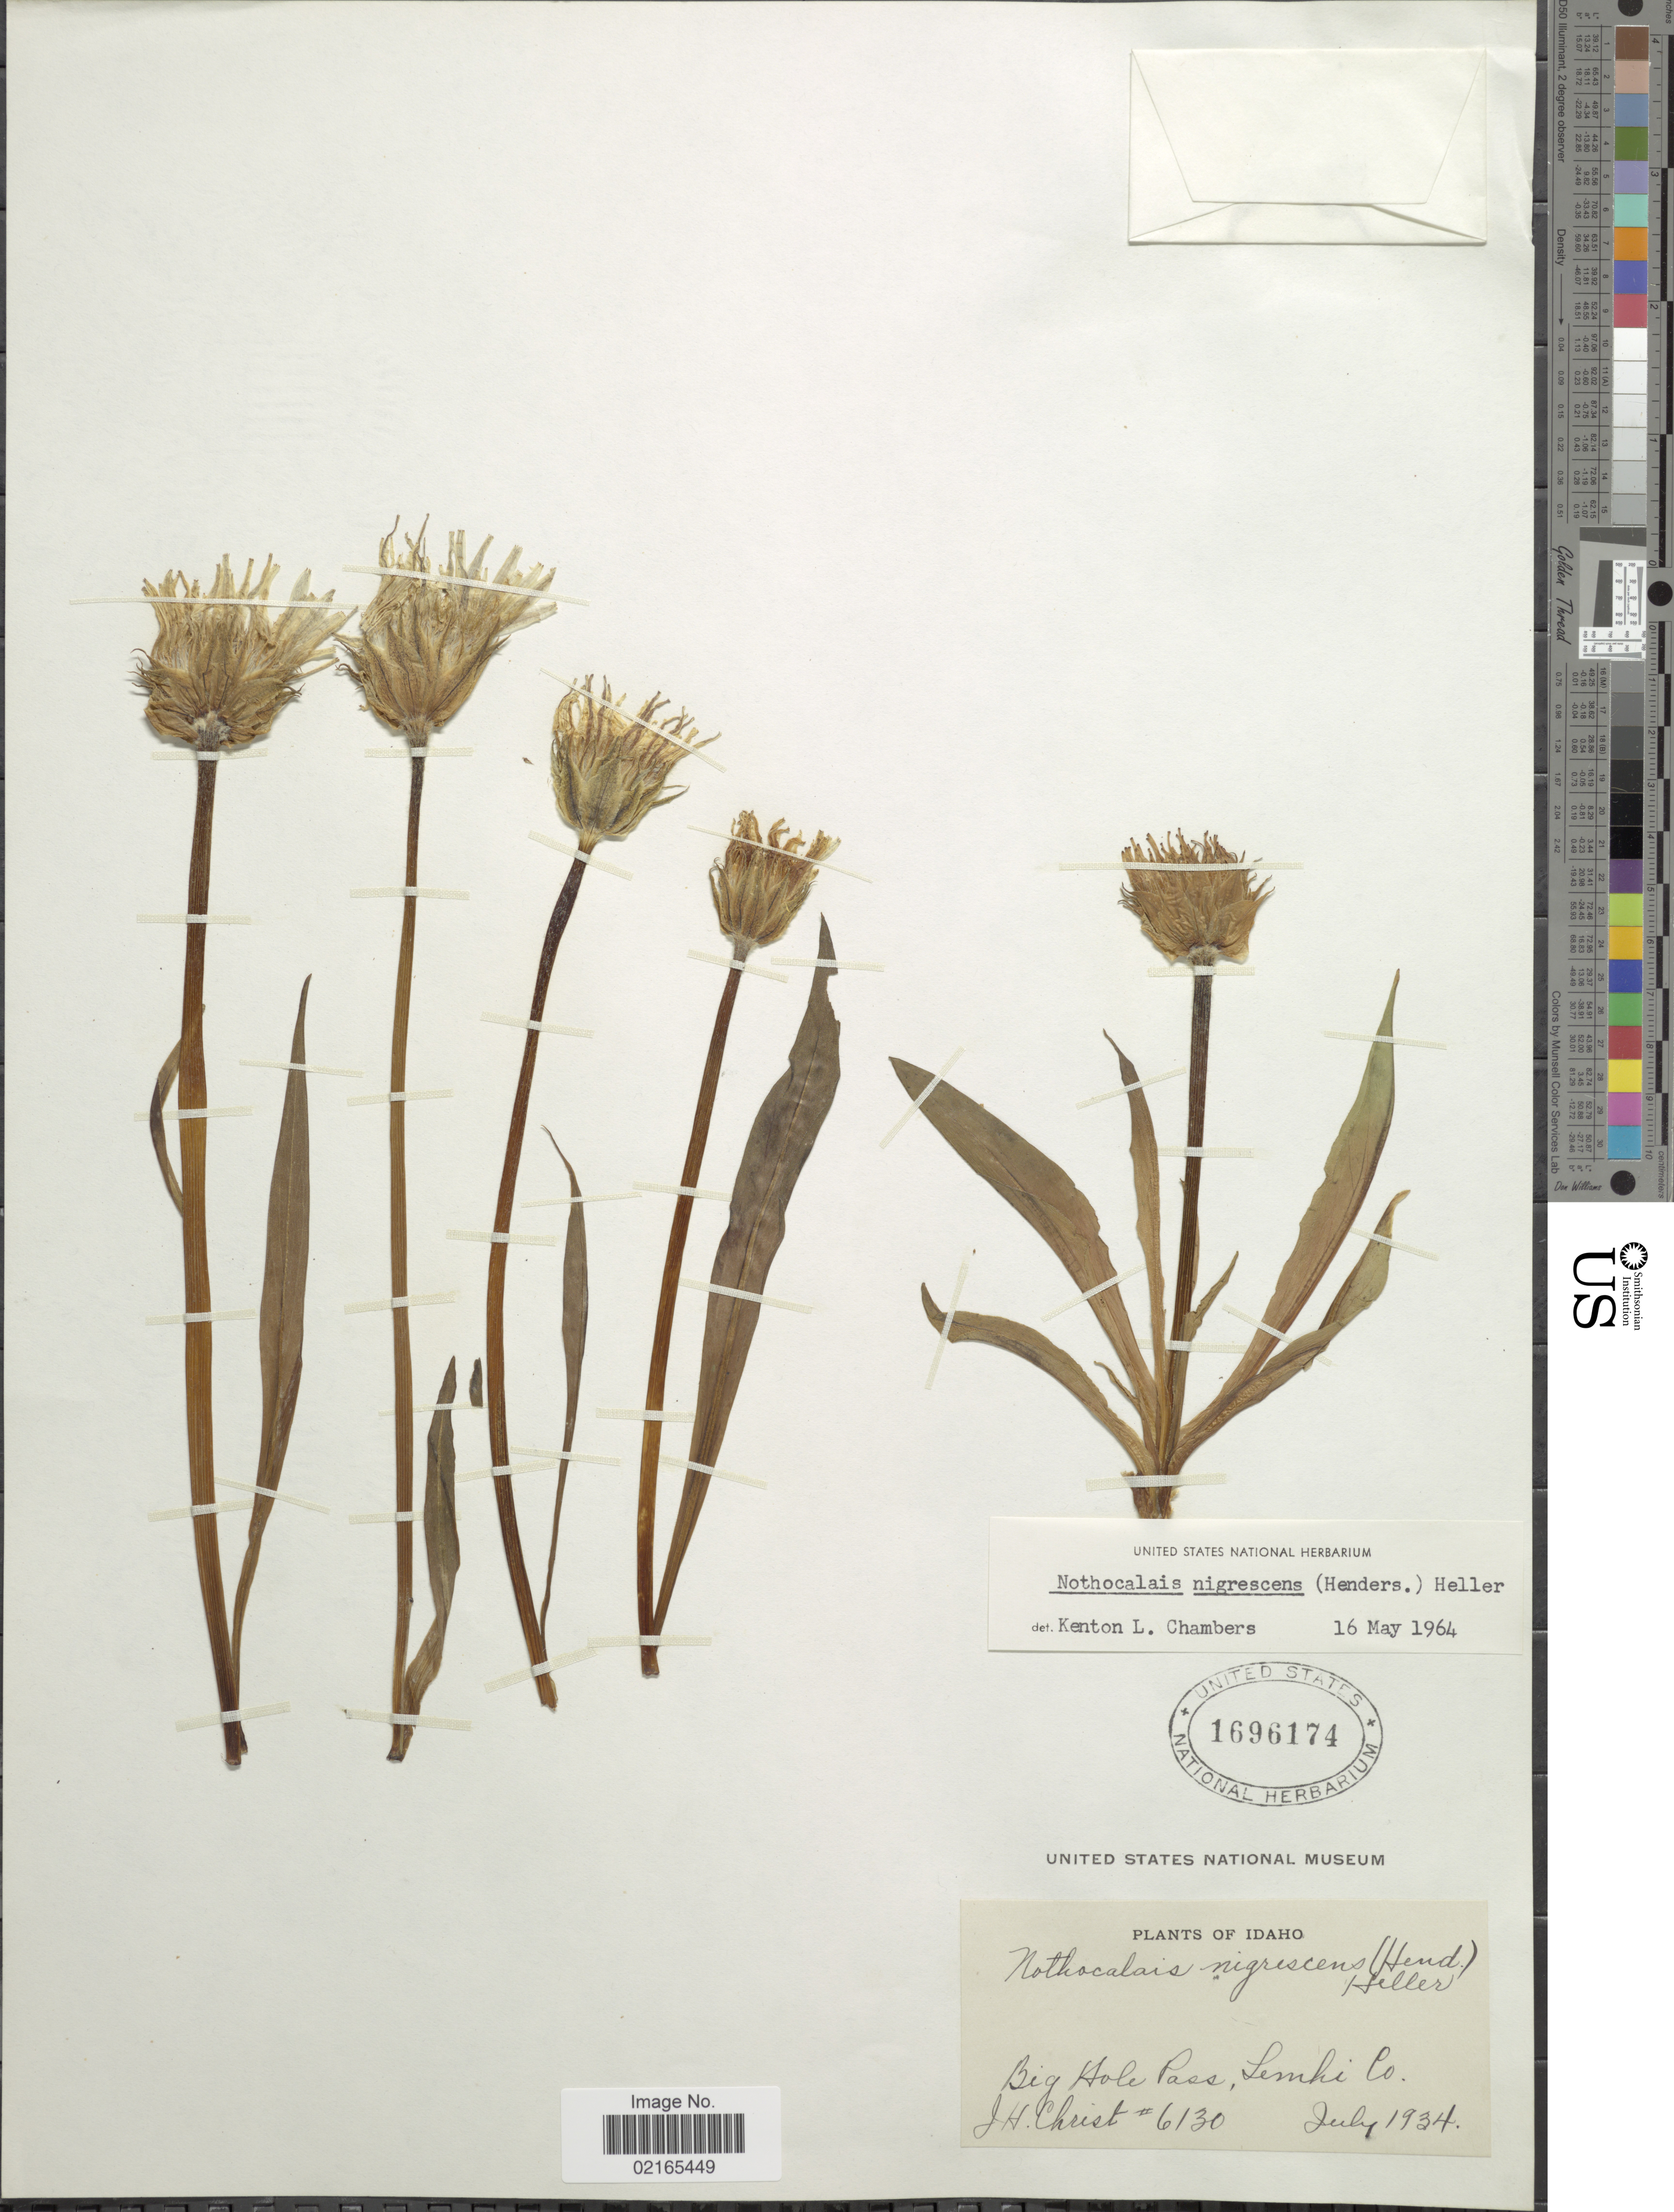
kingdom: Plantae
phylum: Tracheophyta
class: Magnoliopsida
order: Asterales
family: Asteraceae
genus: Nothocalais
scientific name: Nothocalais nigrescens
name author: (L.F. Hend.) A. Heller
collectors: J. H. Christ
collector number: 6130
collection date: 1934-07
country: United States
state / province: Idaho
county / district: Lemhi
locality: Big Hole Pass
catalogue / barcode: US 1696174